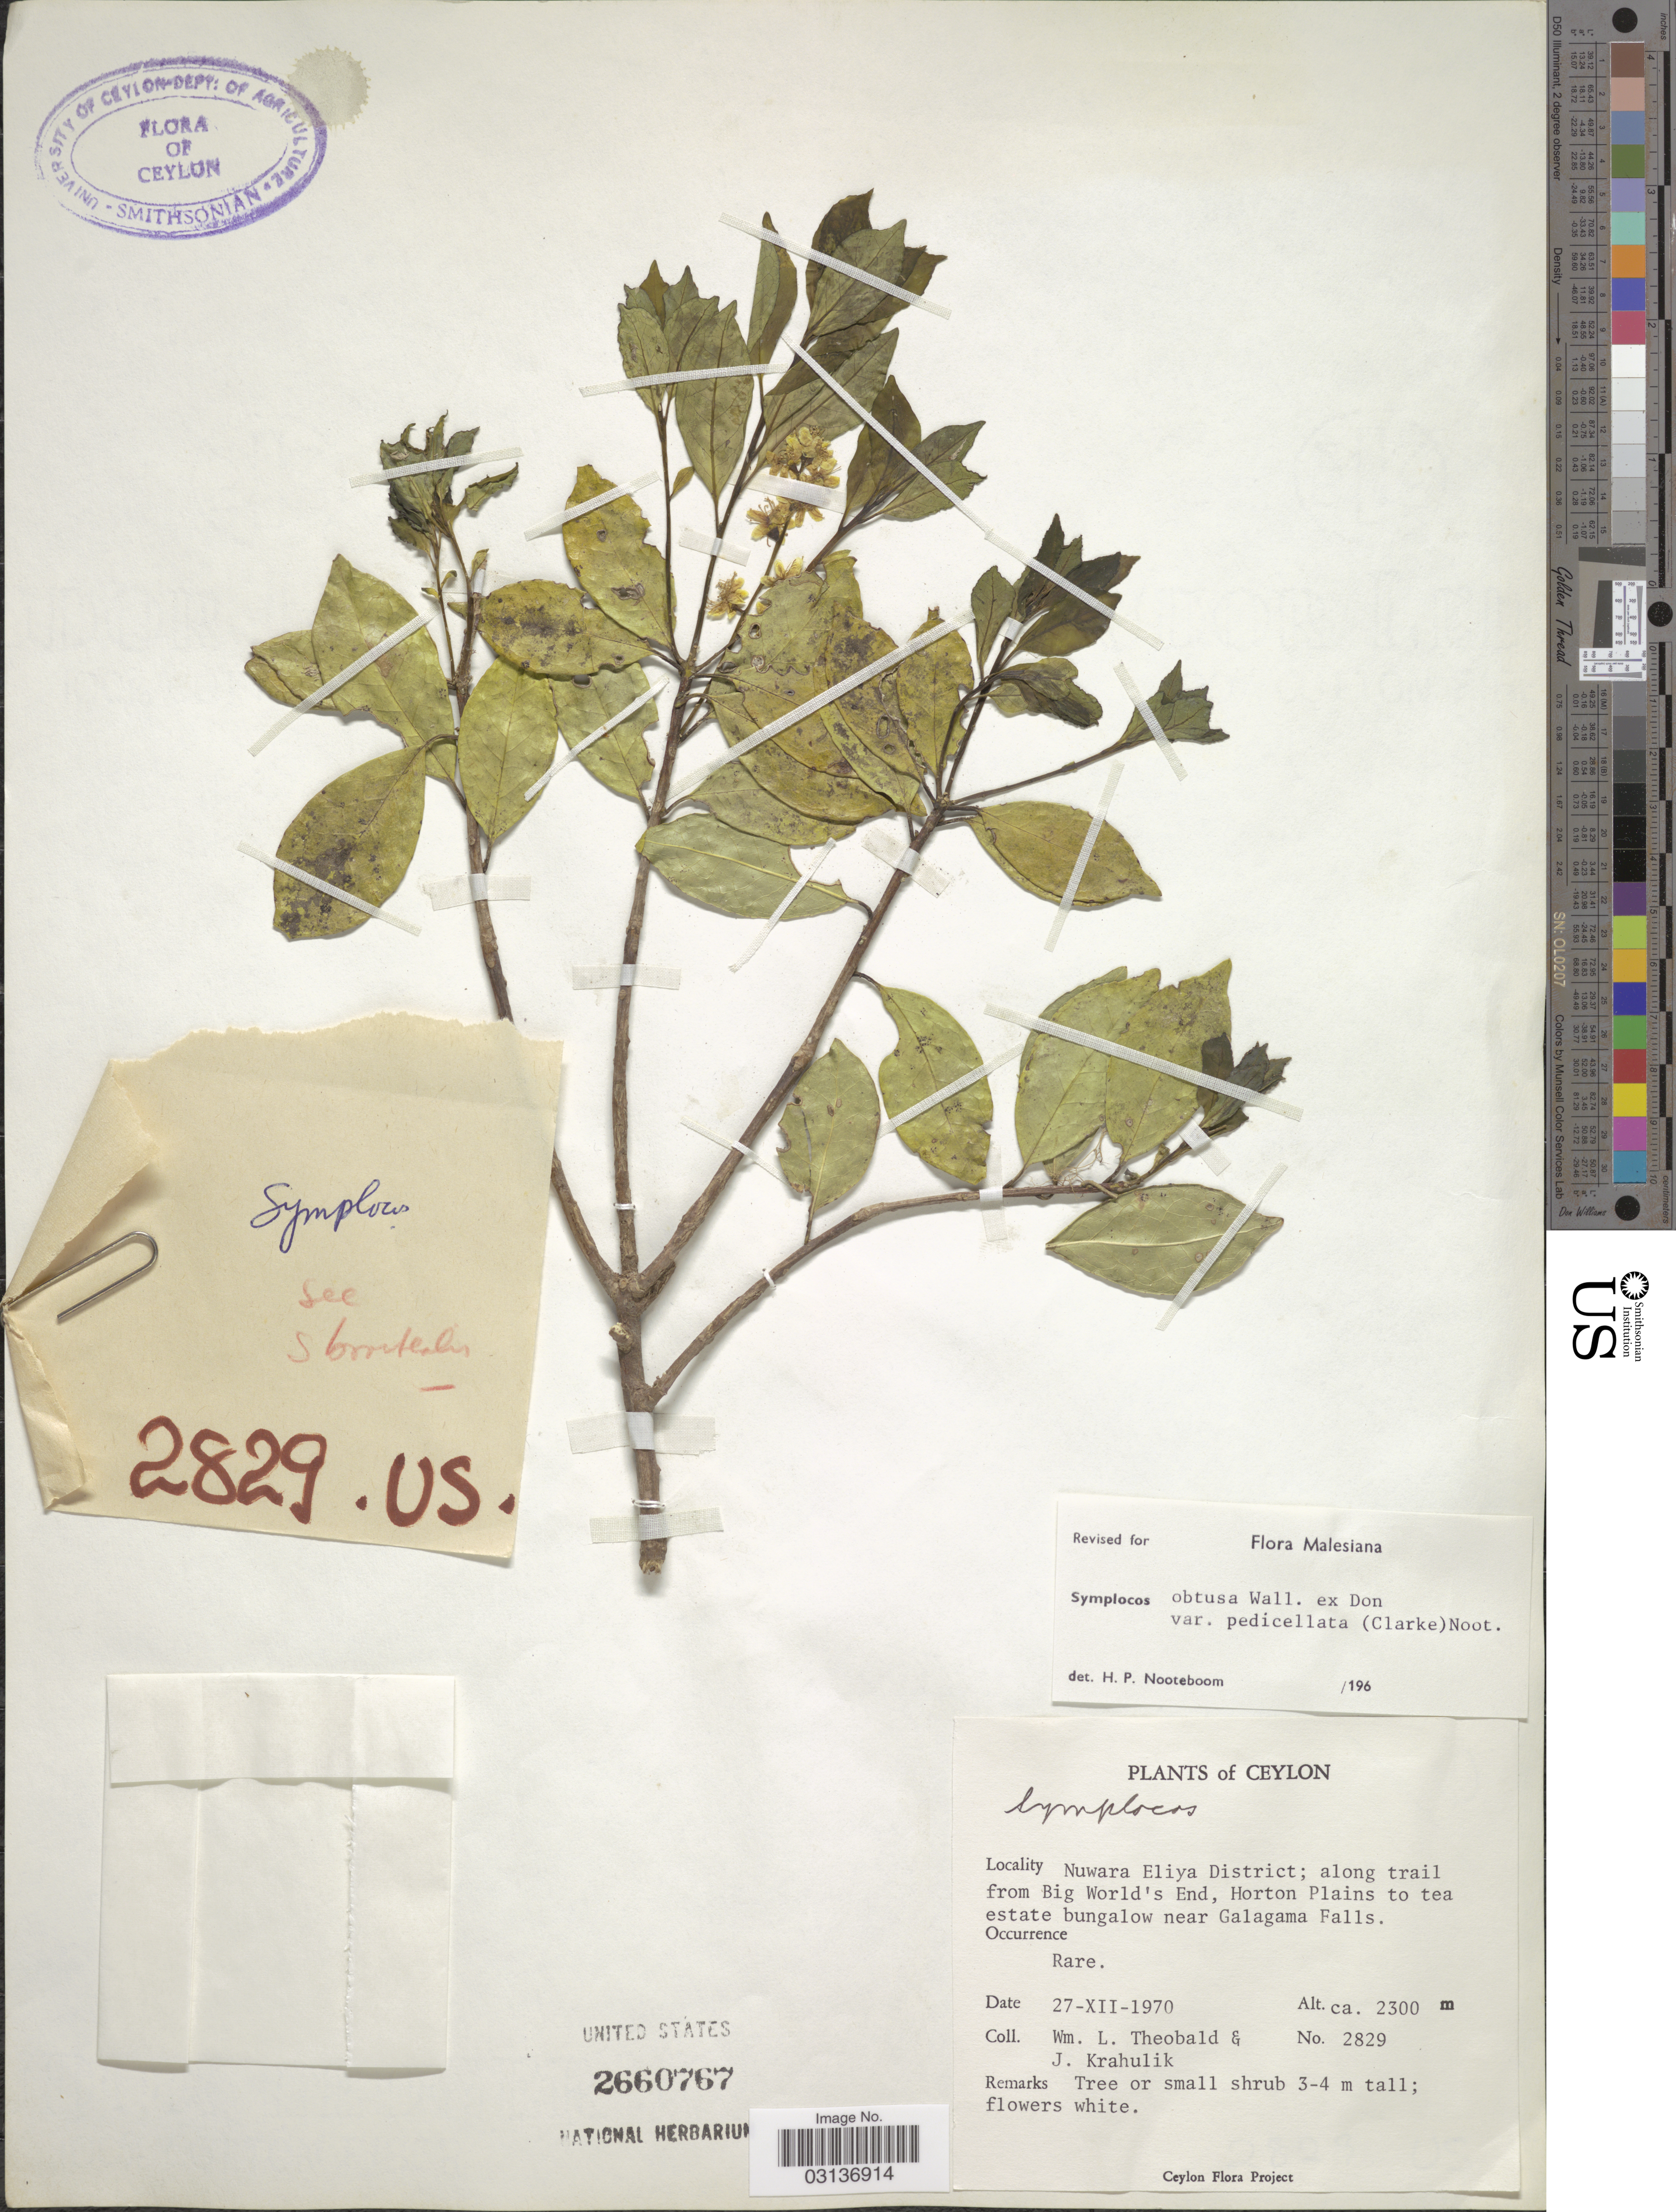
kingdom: Plantae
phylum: Tracheophyta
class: Magnoliopsida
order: Ericales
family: Symplocaceae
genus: Symplocos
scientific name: Symplocos obtusa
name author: Wall. ex G. Don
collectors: W. L. Theobald & J. Krahulik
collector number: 2829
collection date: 1970-12-27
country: Sri Lanka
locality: Ceylon. Nuwara Eliya District; along trail from Big World's End, Horton Plains to tea estate bungalow near Galagama Falls.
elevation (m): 2300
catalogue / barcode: US 2660767